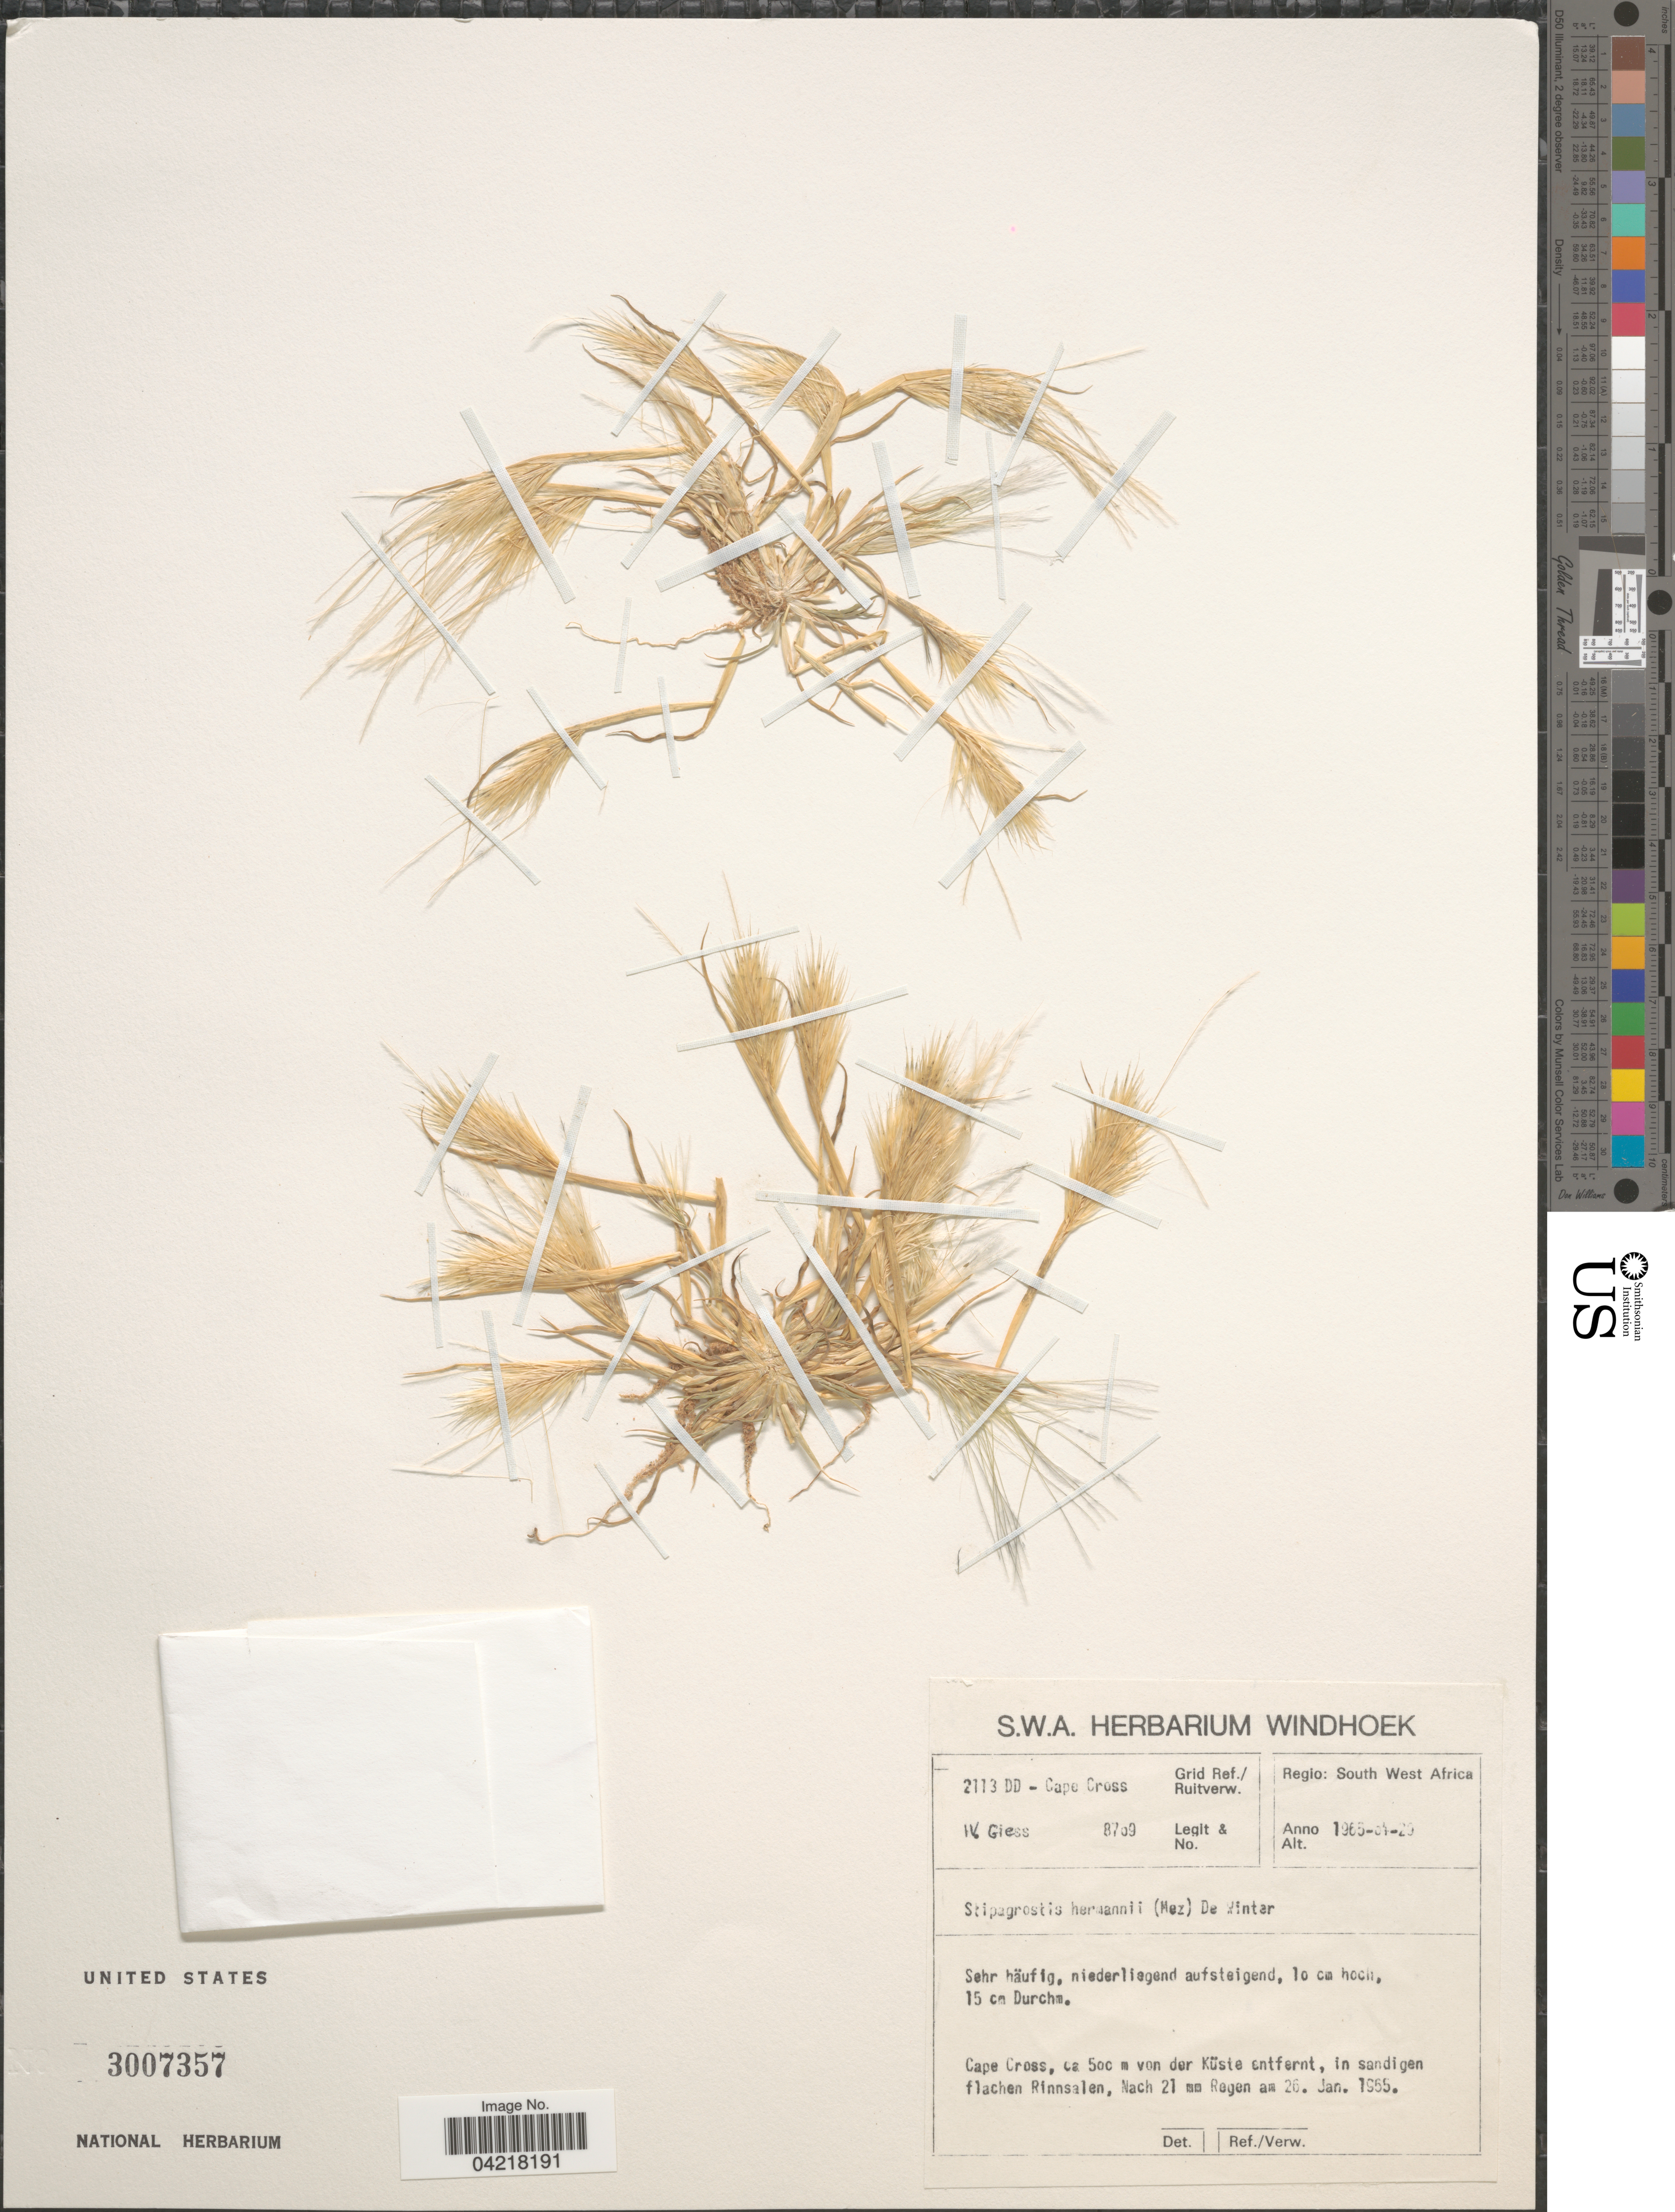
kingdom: Plantae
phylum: Tracheophyta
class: Liliopsida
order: Poales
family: Poaceae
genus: Stipagrostis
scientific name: Stipagrostis hermannii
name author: (Mez) De Winter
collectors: W. Giess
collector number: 8769*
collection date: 1965-05-29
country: Namibia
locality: Regio: South West Africa. Sehr häufig, niederliegend aufsteigend. Cape Cross, ca 500 m von der Küste entfernt, in sandigen flachen Rinnsalen. 2113 DD-Cape Cross Grid Ref./Ruitverw.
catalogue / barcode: US 3007357